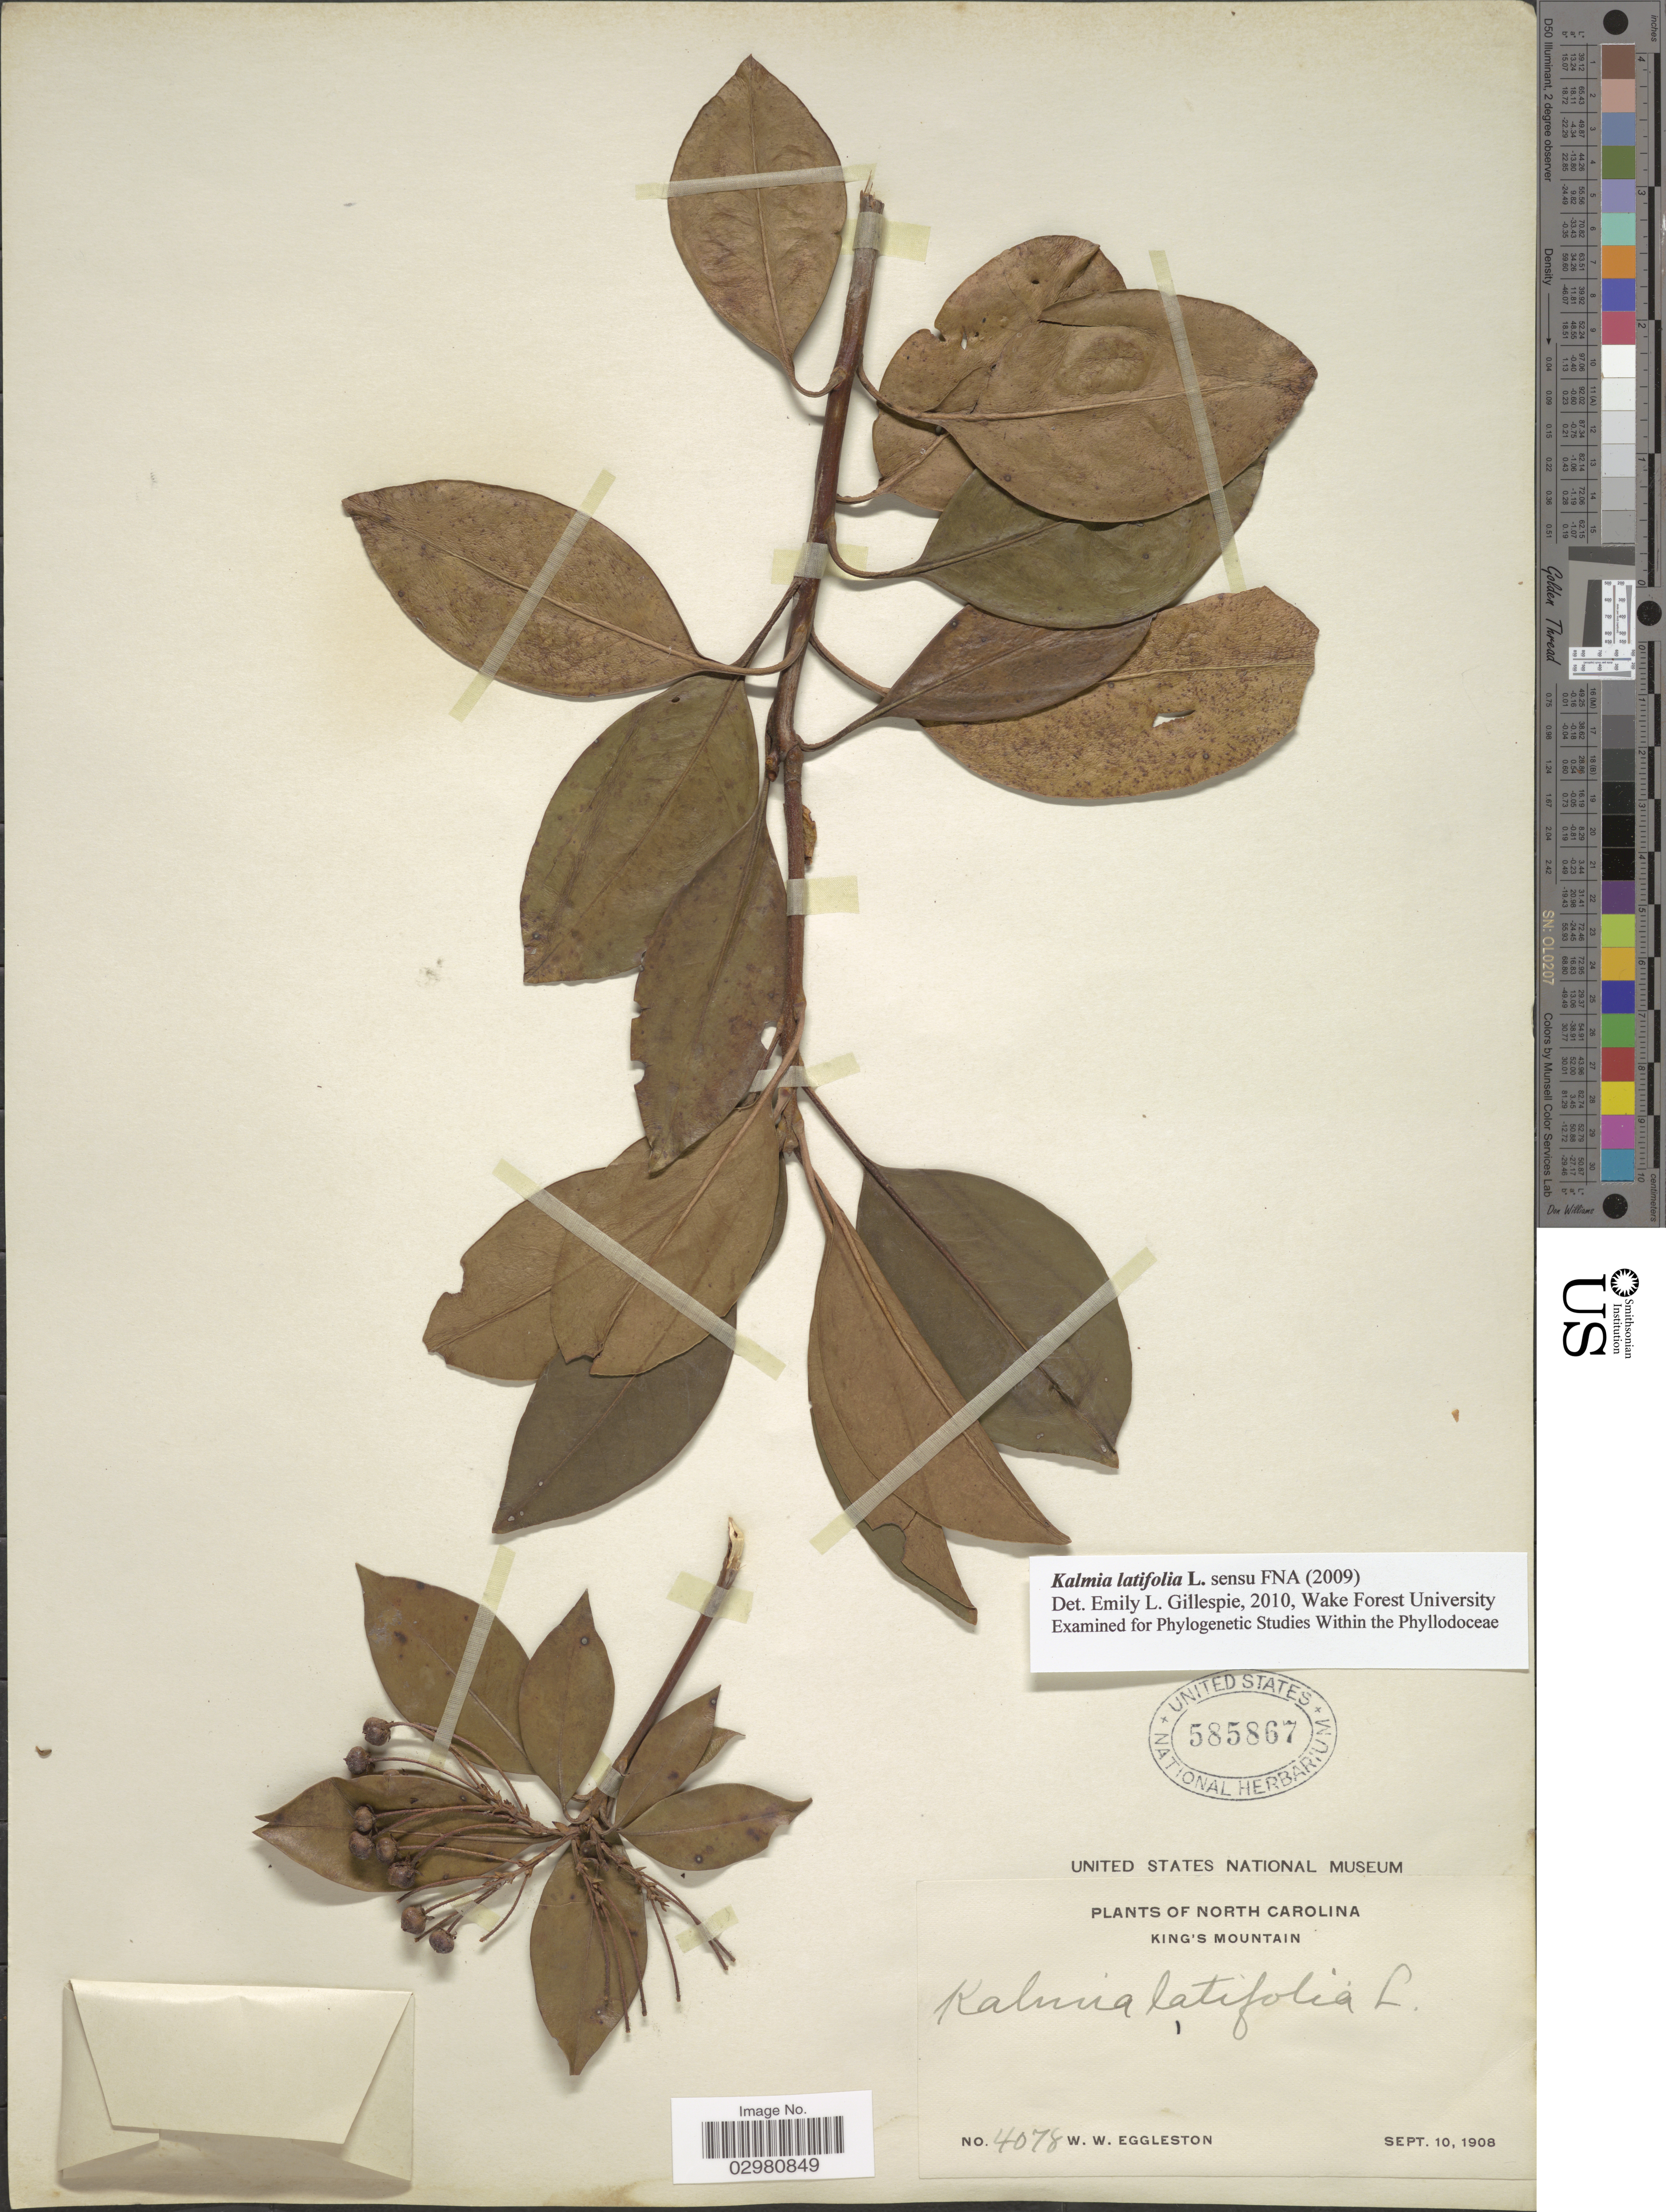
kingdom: Plantae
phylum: Tracheophyta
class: Magnoliopsida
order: Ericales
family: Ericaceae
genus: Kalmia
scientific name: Kalmia latifolia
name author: L.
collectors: W. W. Eggleston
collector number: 4078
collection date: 1908-09-10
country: United States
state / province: North Carolina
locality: King's Mountain.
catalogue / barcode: US 585867